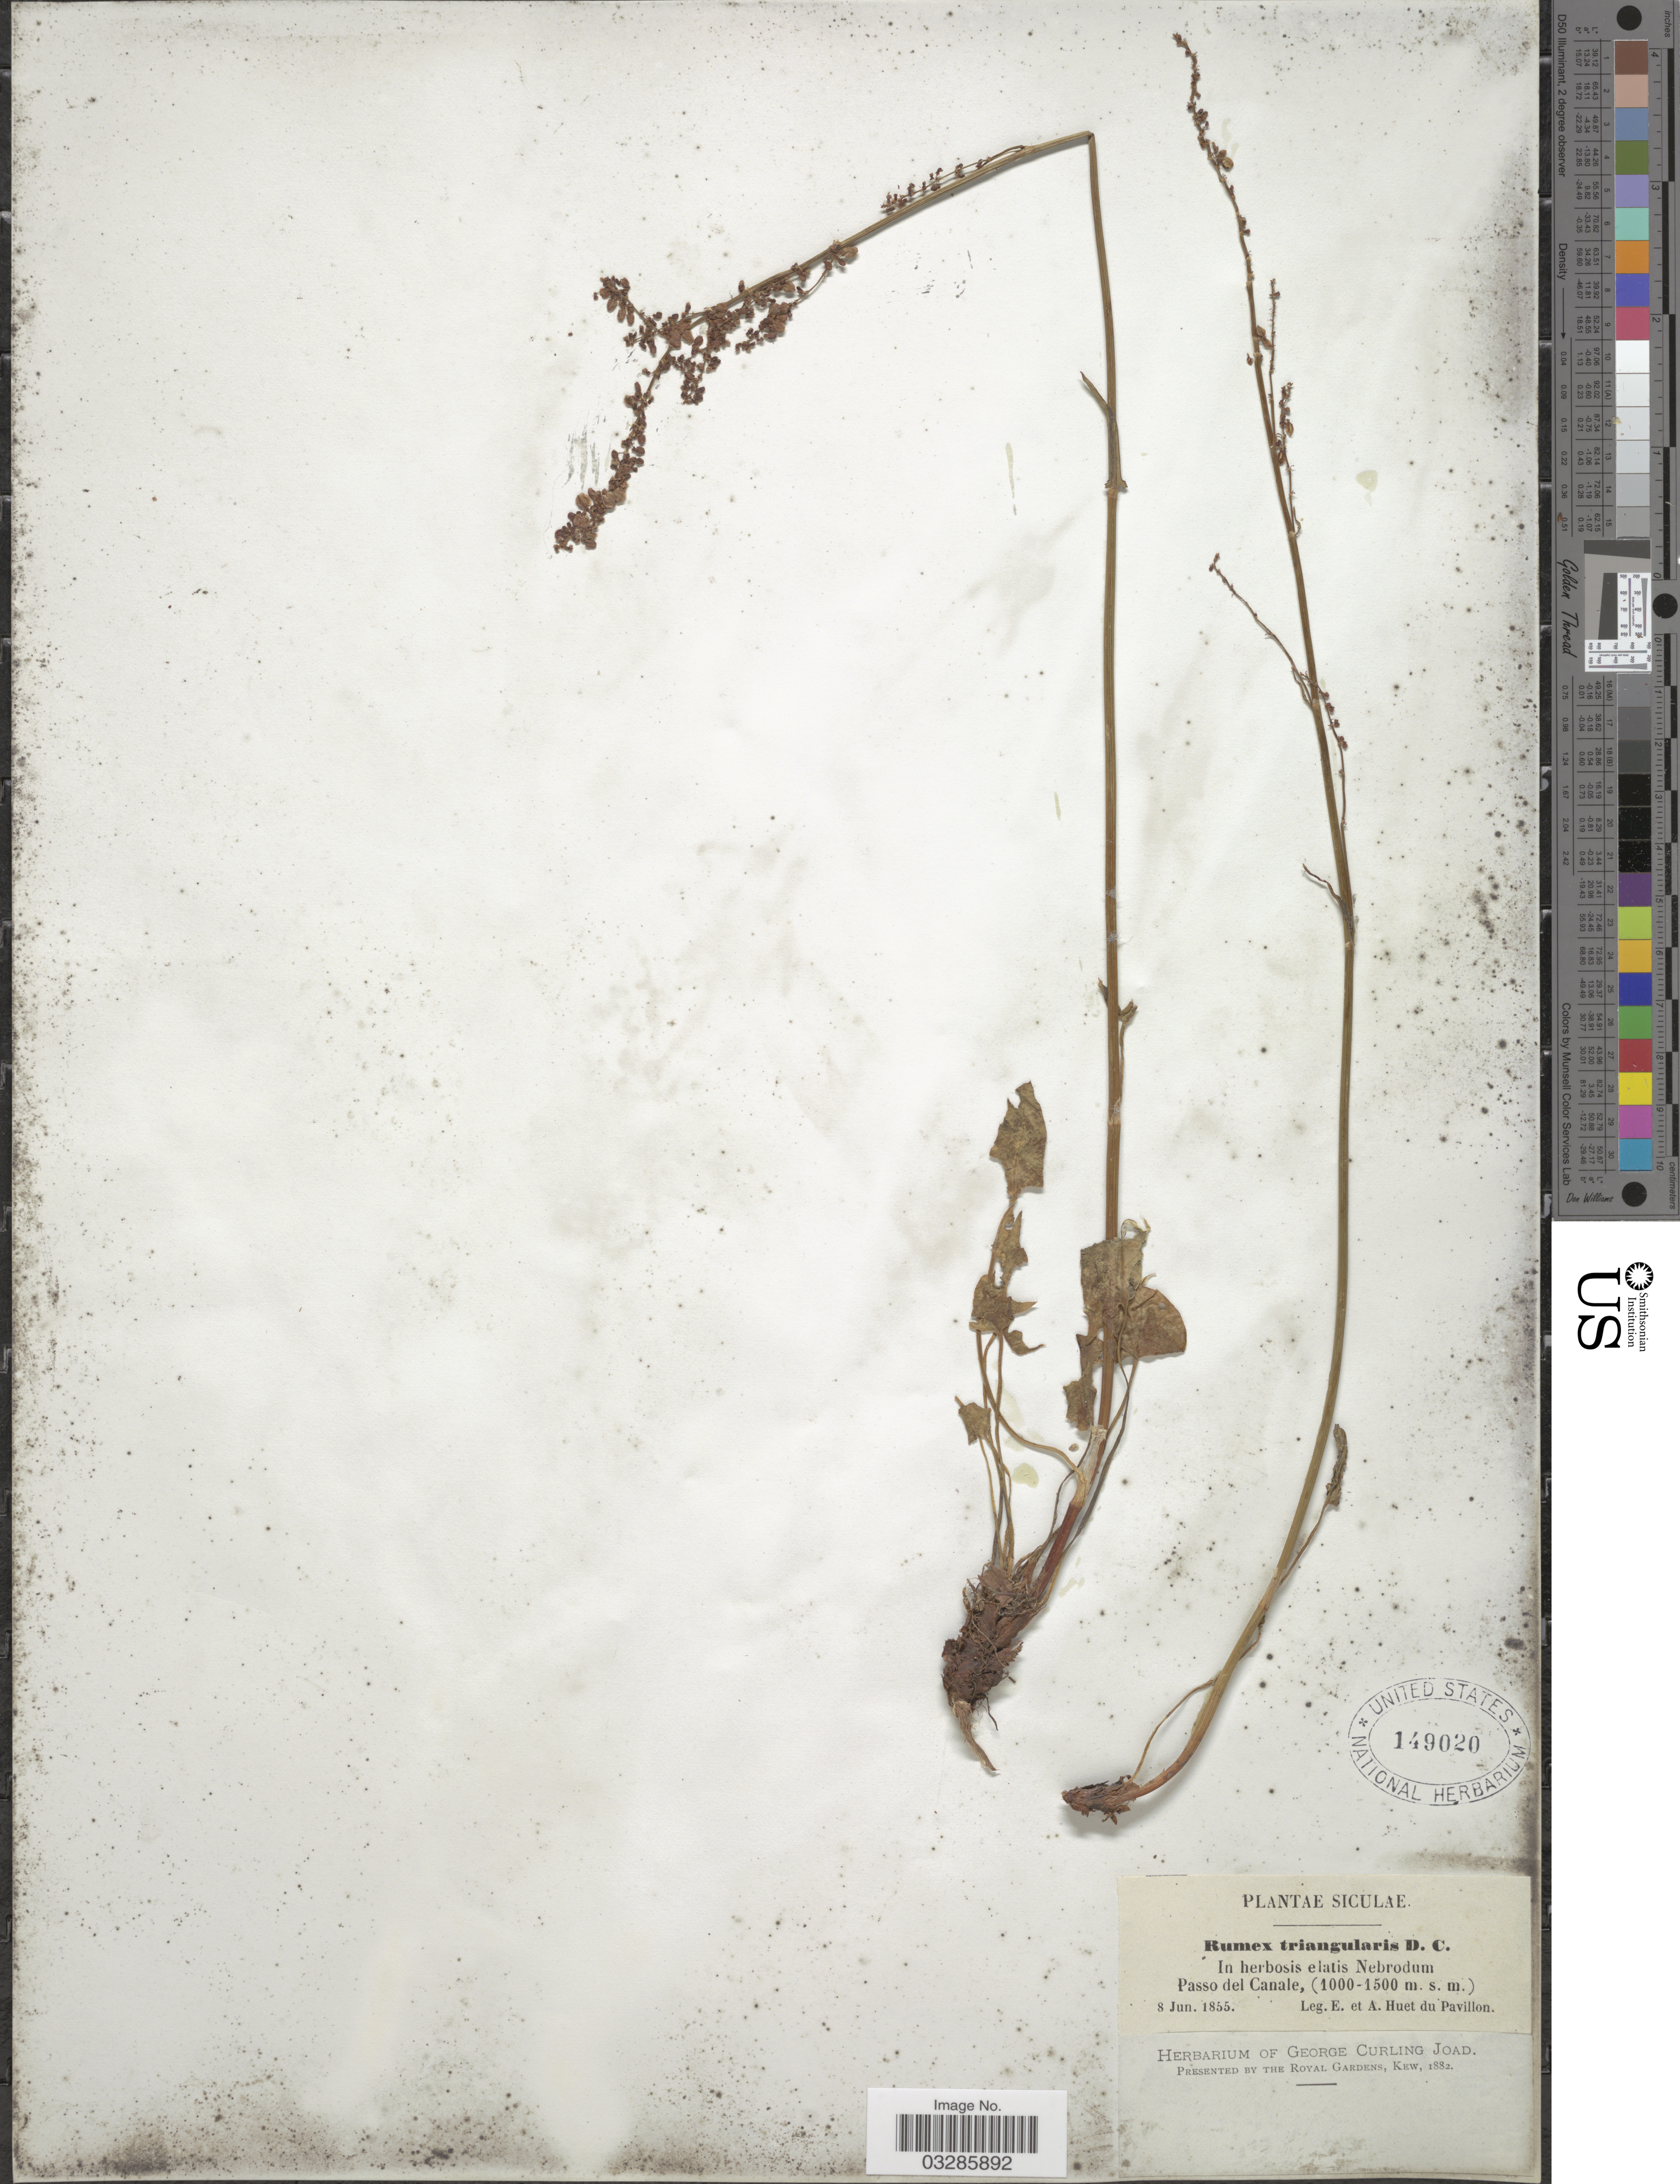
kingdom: Plantae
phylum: Tracheophyta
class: Magnoliopsida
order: Caryophyllales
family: Polygonaceae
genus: Rumex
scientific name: Rumex triangularis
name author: Gussone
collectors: E. Huet du Pavillon & A. Huet du Pavillon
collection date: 1855-06-08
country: Sweden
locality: Siculae. In herbosis elatis Nebrodum Passo del Canale.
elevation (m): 1000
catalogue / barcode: US 149020